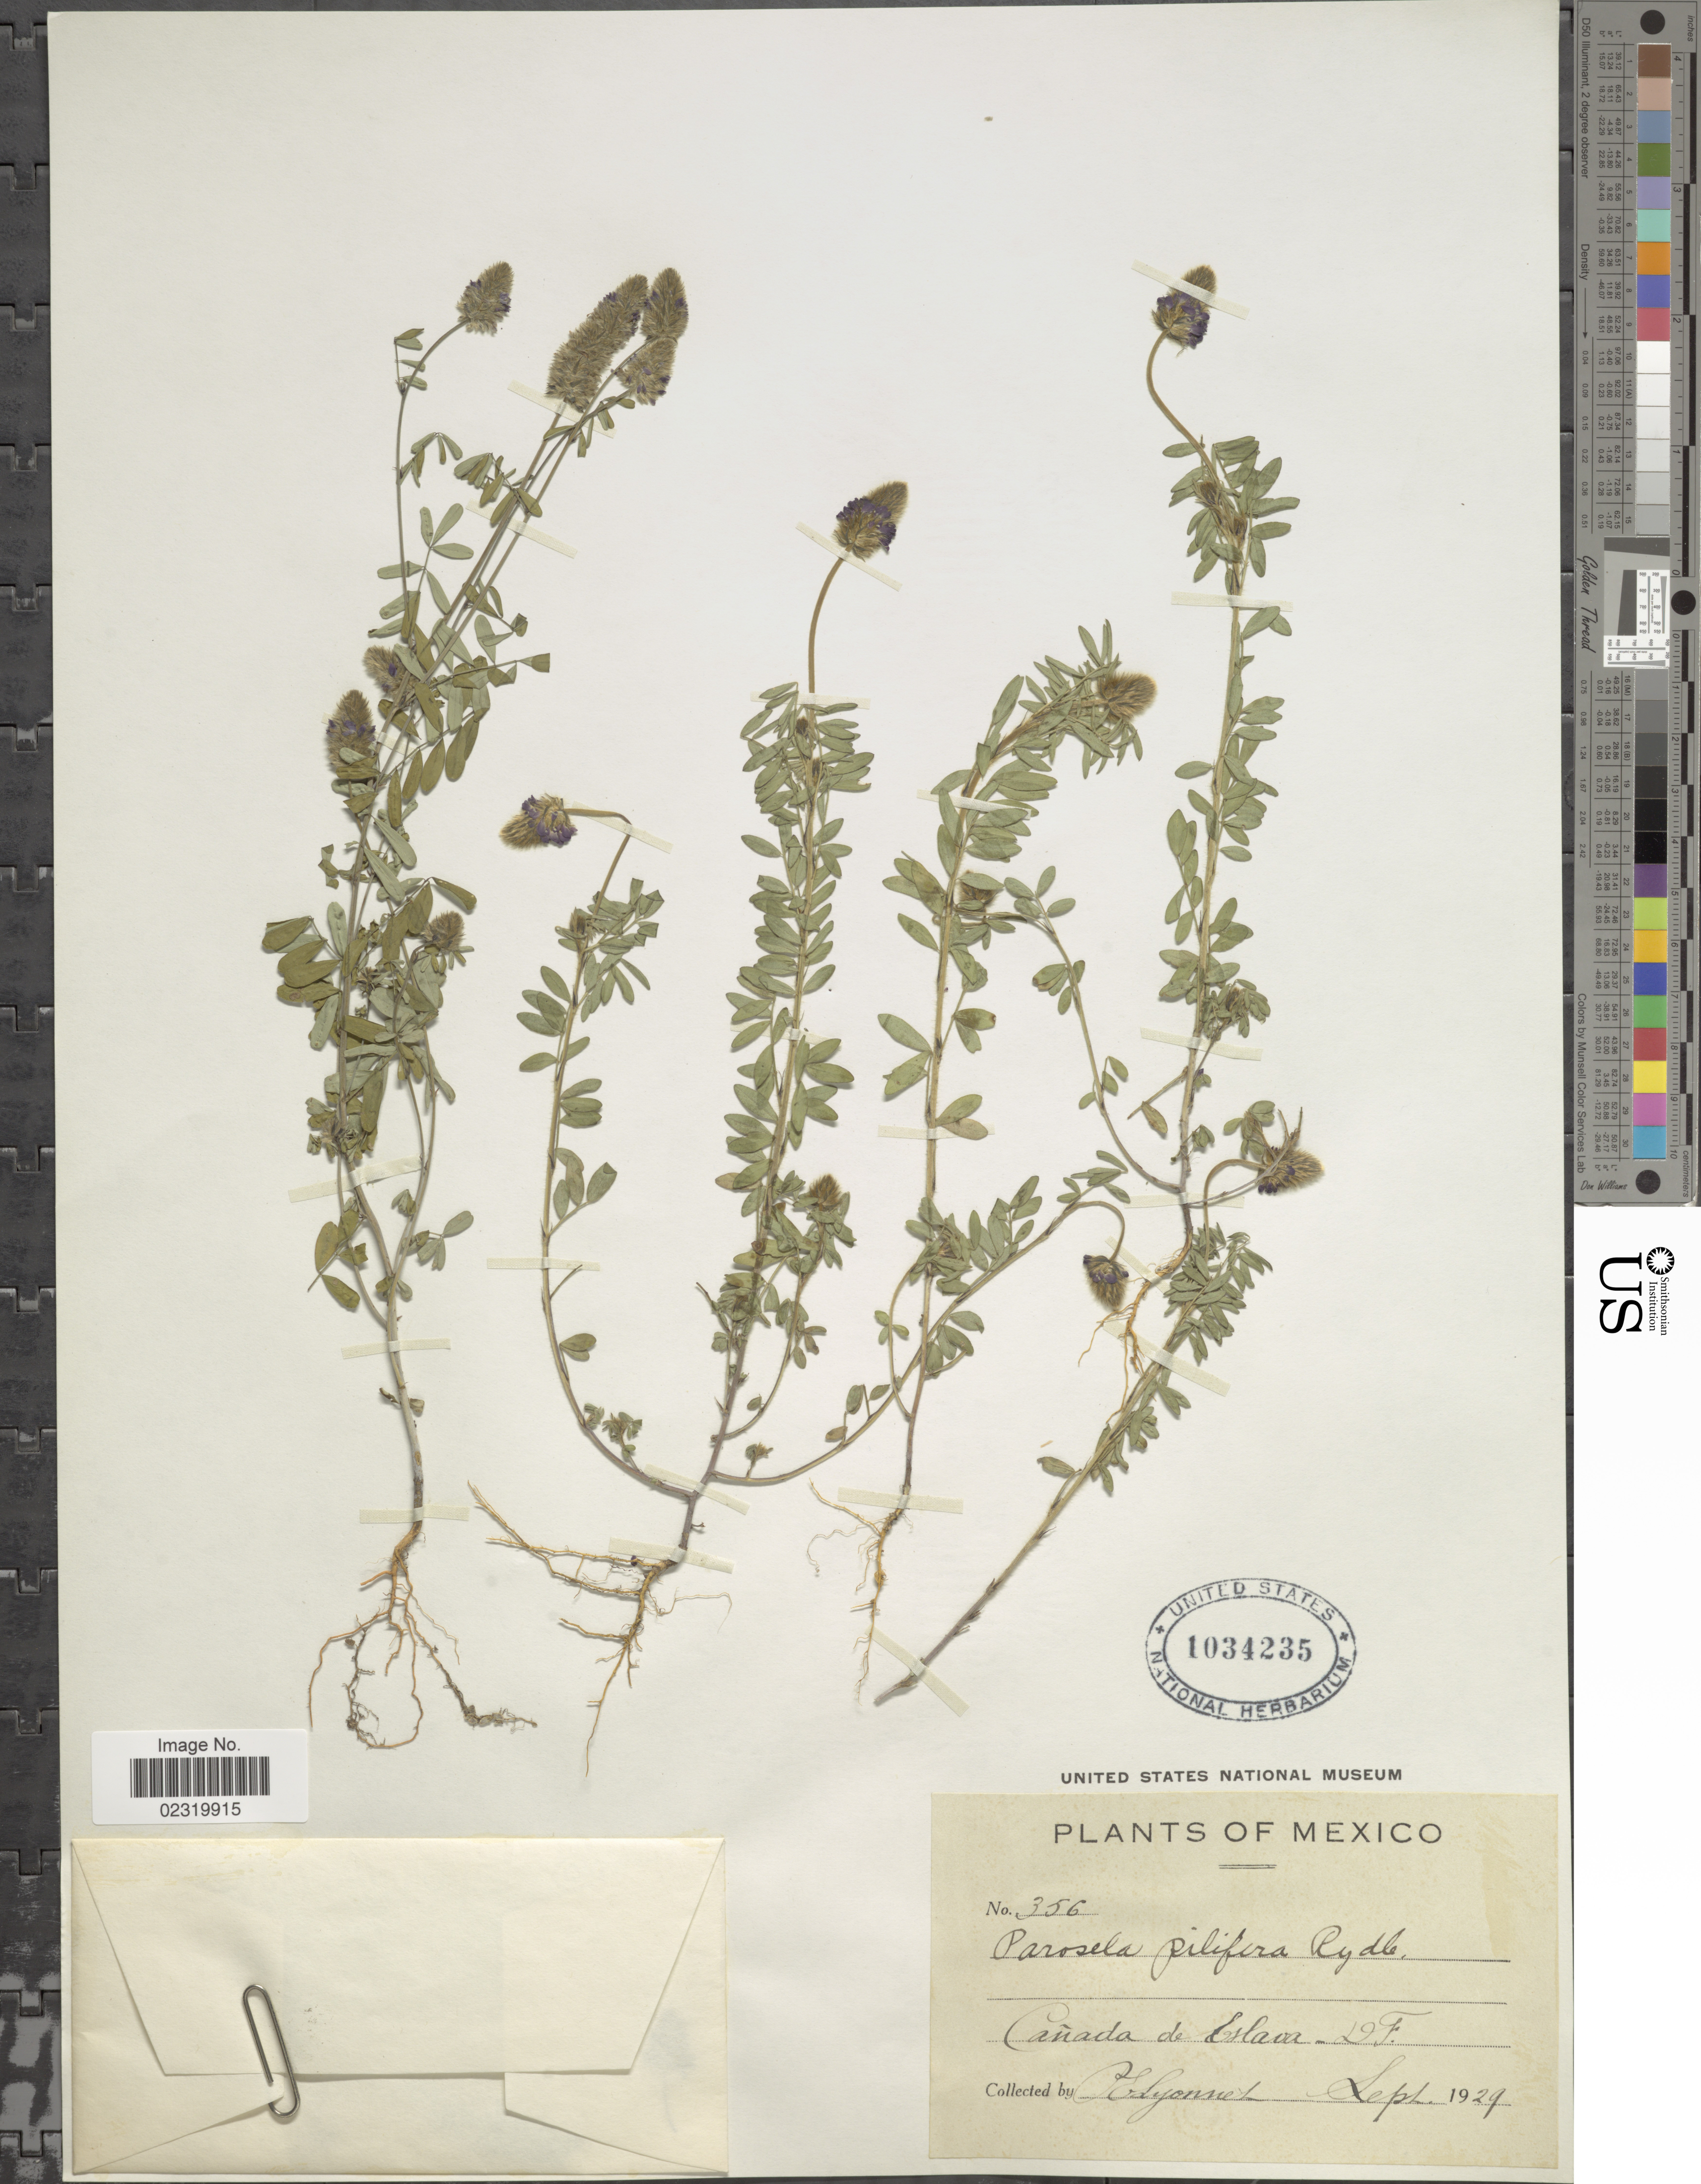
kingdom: Plantae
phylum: Tracheophyta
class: Magnoliopsida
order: Fabales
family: Fabaceae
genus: Dalea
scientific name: Dalea reclinata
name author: (Cav.) Willd.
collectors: E. Lyonnet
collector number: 356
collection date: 1929-09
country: Mexico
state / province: Distrito Federal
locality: Cañada de Eslava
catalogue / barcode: US 1034235